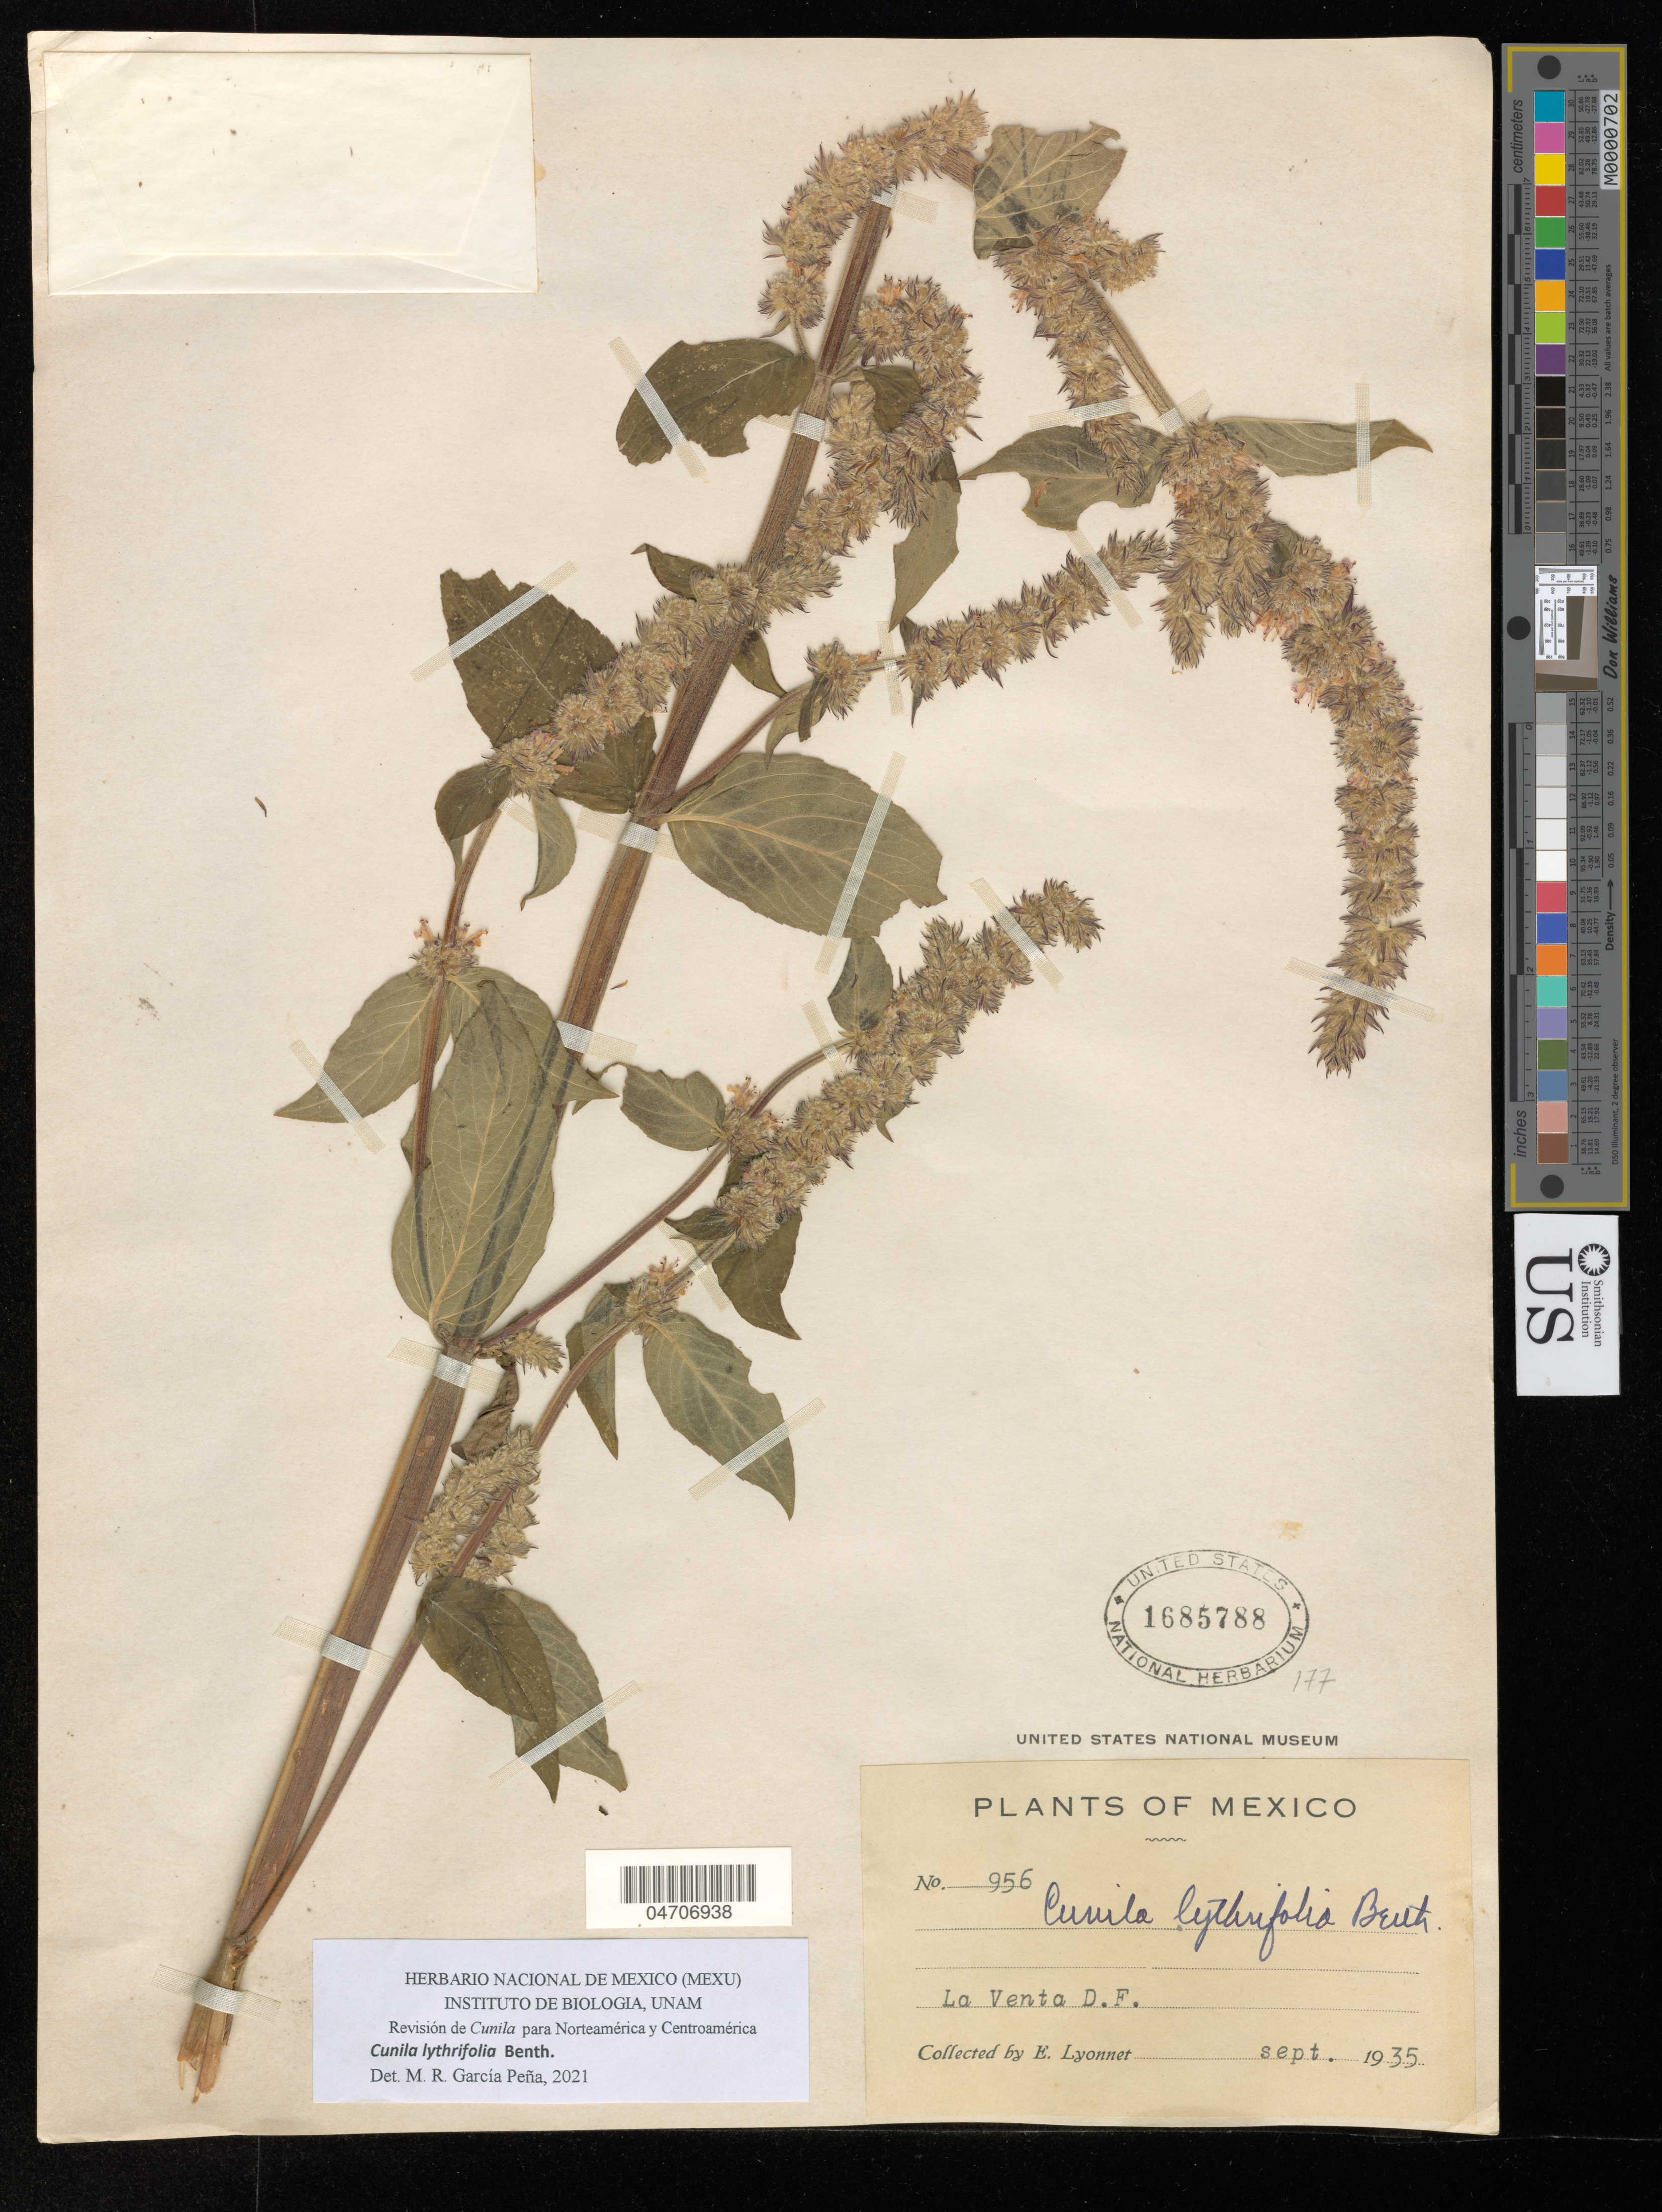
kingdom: Plantae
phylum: Tracheophyta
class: Magnoliopsida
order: Lamiales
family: Lamiaceae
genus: Cunila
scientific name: Cunila lythrifolia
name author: Benth.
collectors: E. Lyonnet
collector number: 956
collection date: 1935-09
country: Mexico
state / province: Distrito Federal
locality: La Venta D. F.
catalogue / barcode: US 1685788